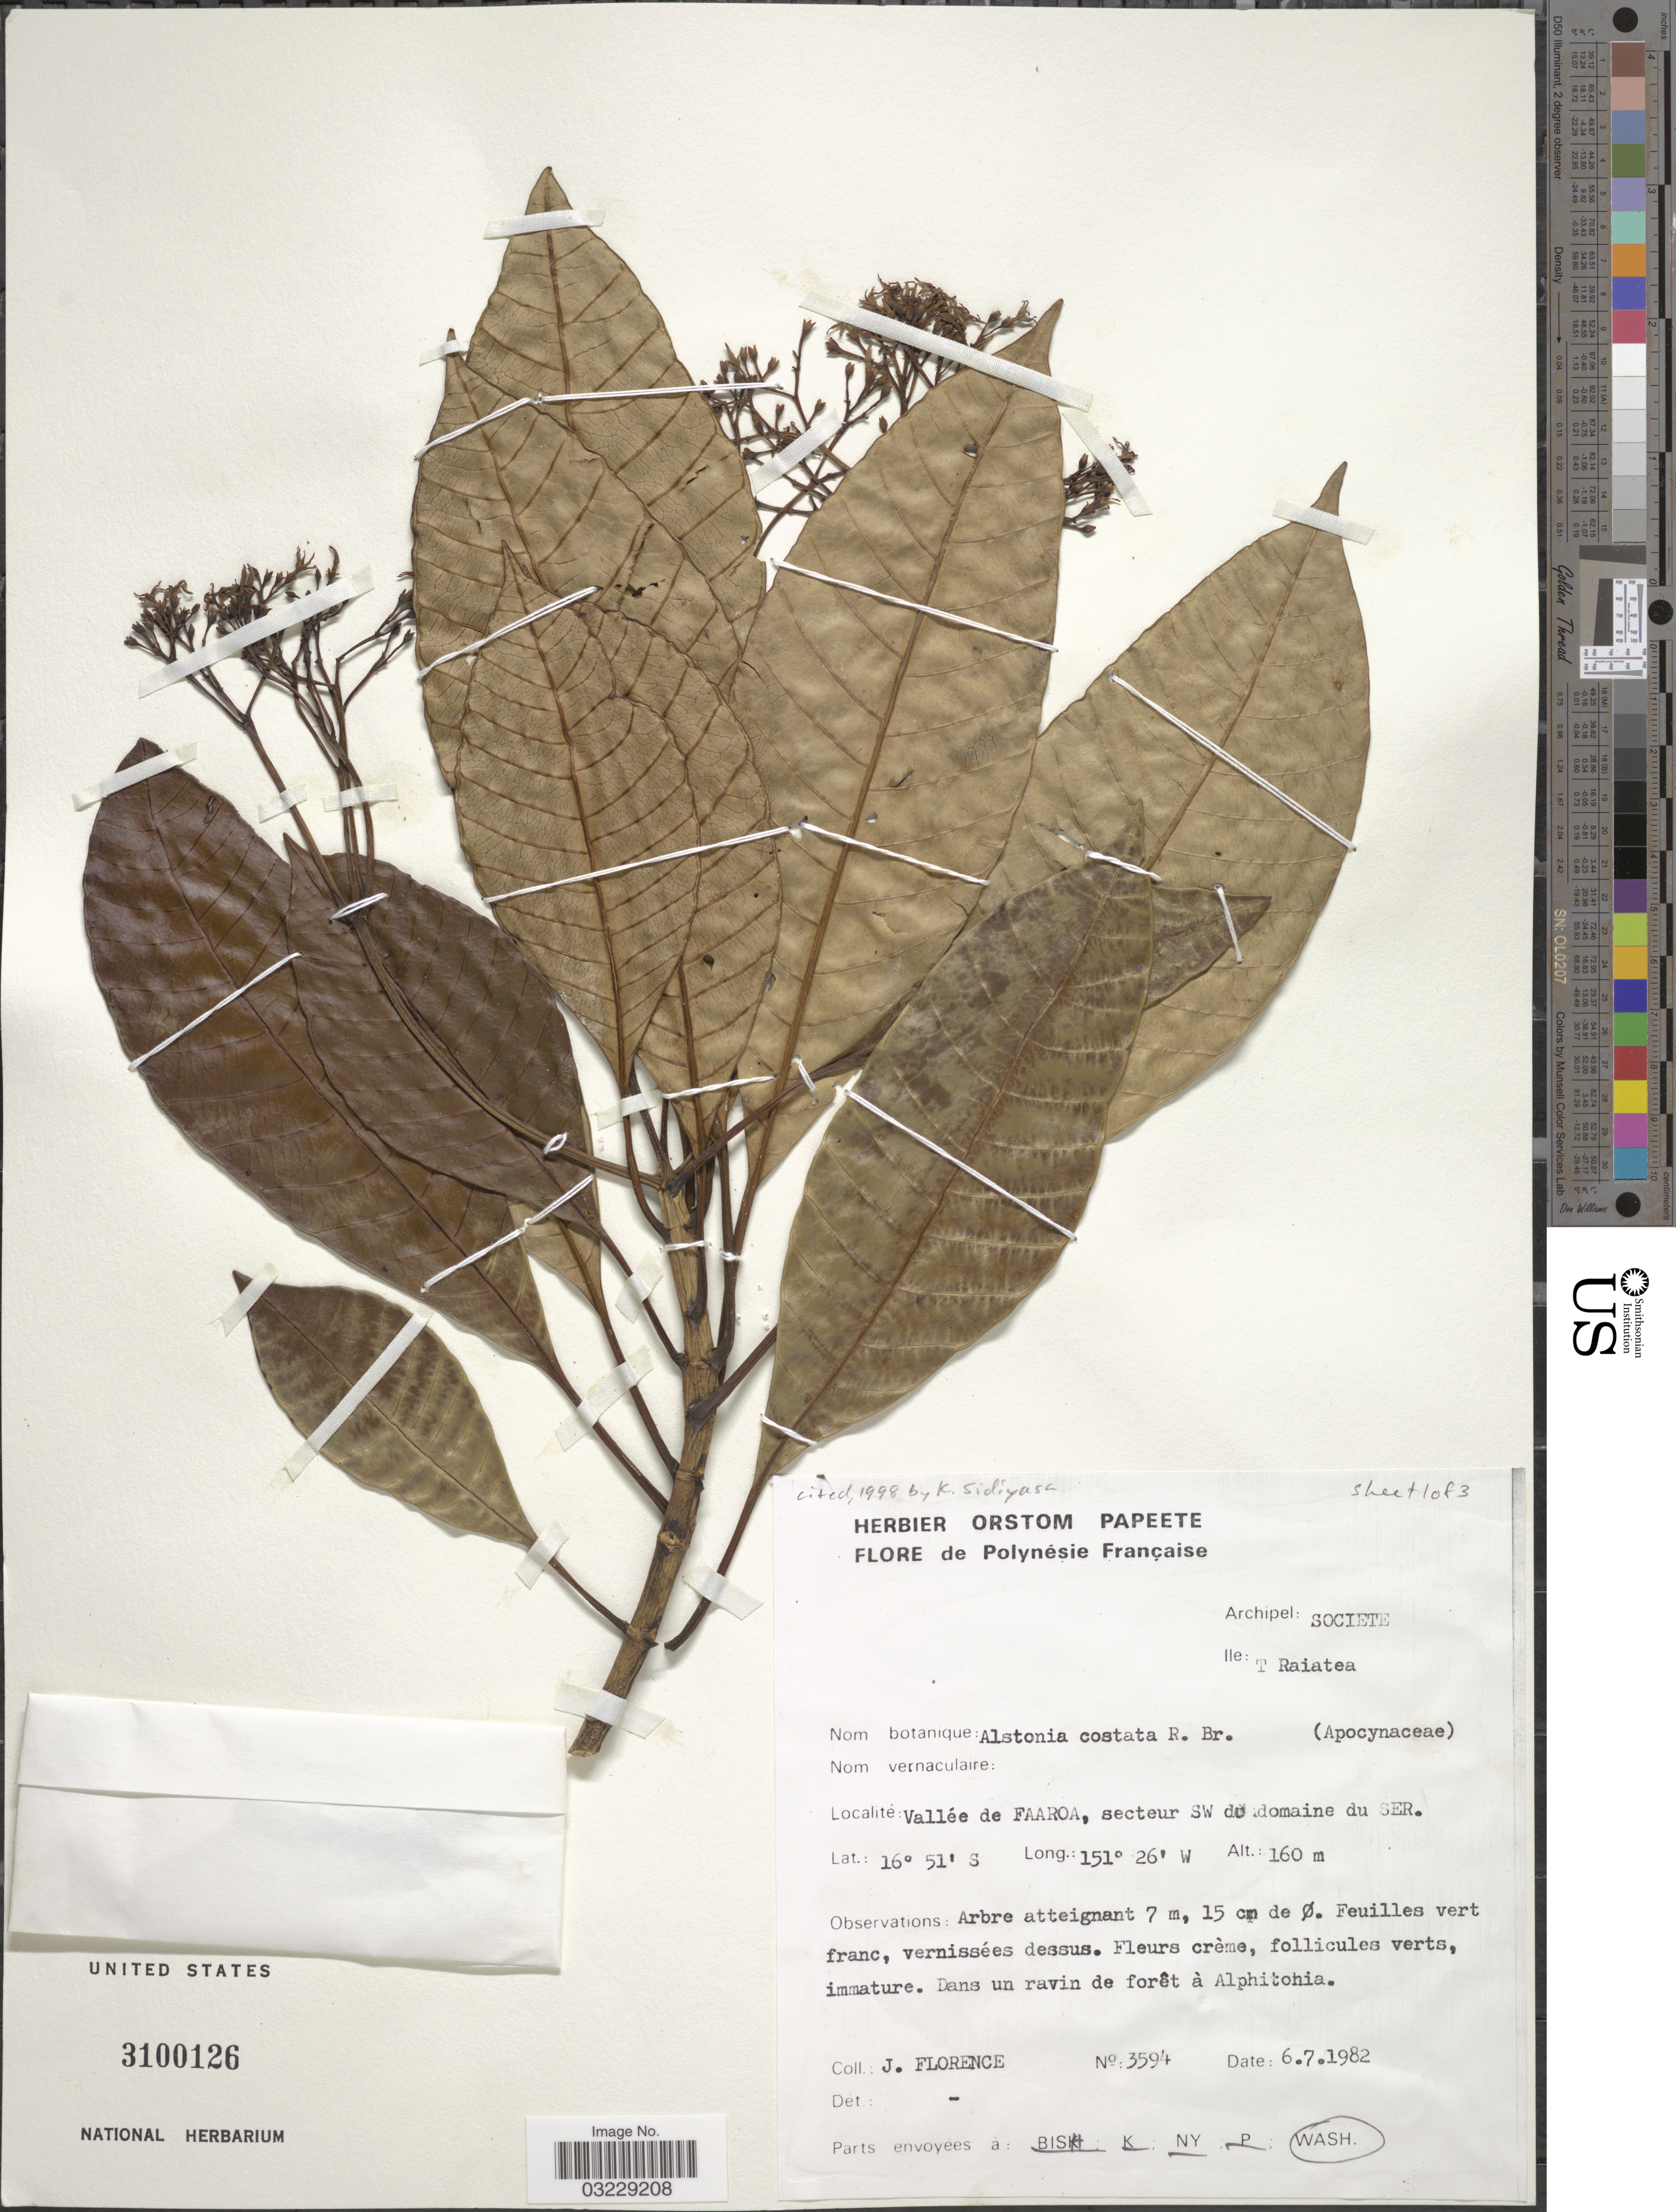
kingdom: Plantae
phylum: Tracheophyta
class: Magnoliopsida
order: Gentianales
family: Apocynaceae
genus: Alstonia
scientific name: Alstonia costata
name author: (G. Forst.) R. Br.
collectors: J. Florence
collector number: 3594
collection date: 1982-07-06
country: French Polynesia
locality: Polynésie Française. Archipel: Societe. Ile: T Raiatea. Vallée de Faaroa, secteur SW du domaine du Ser.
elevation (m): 160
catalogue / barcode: US 3100126